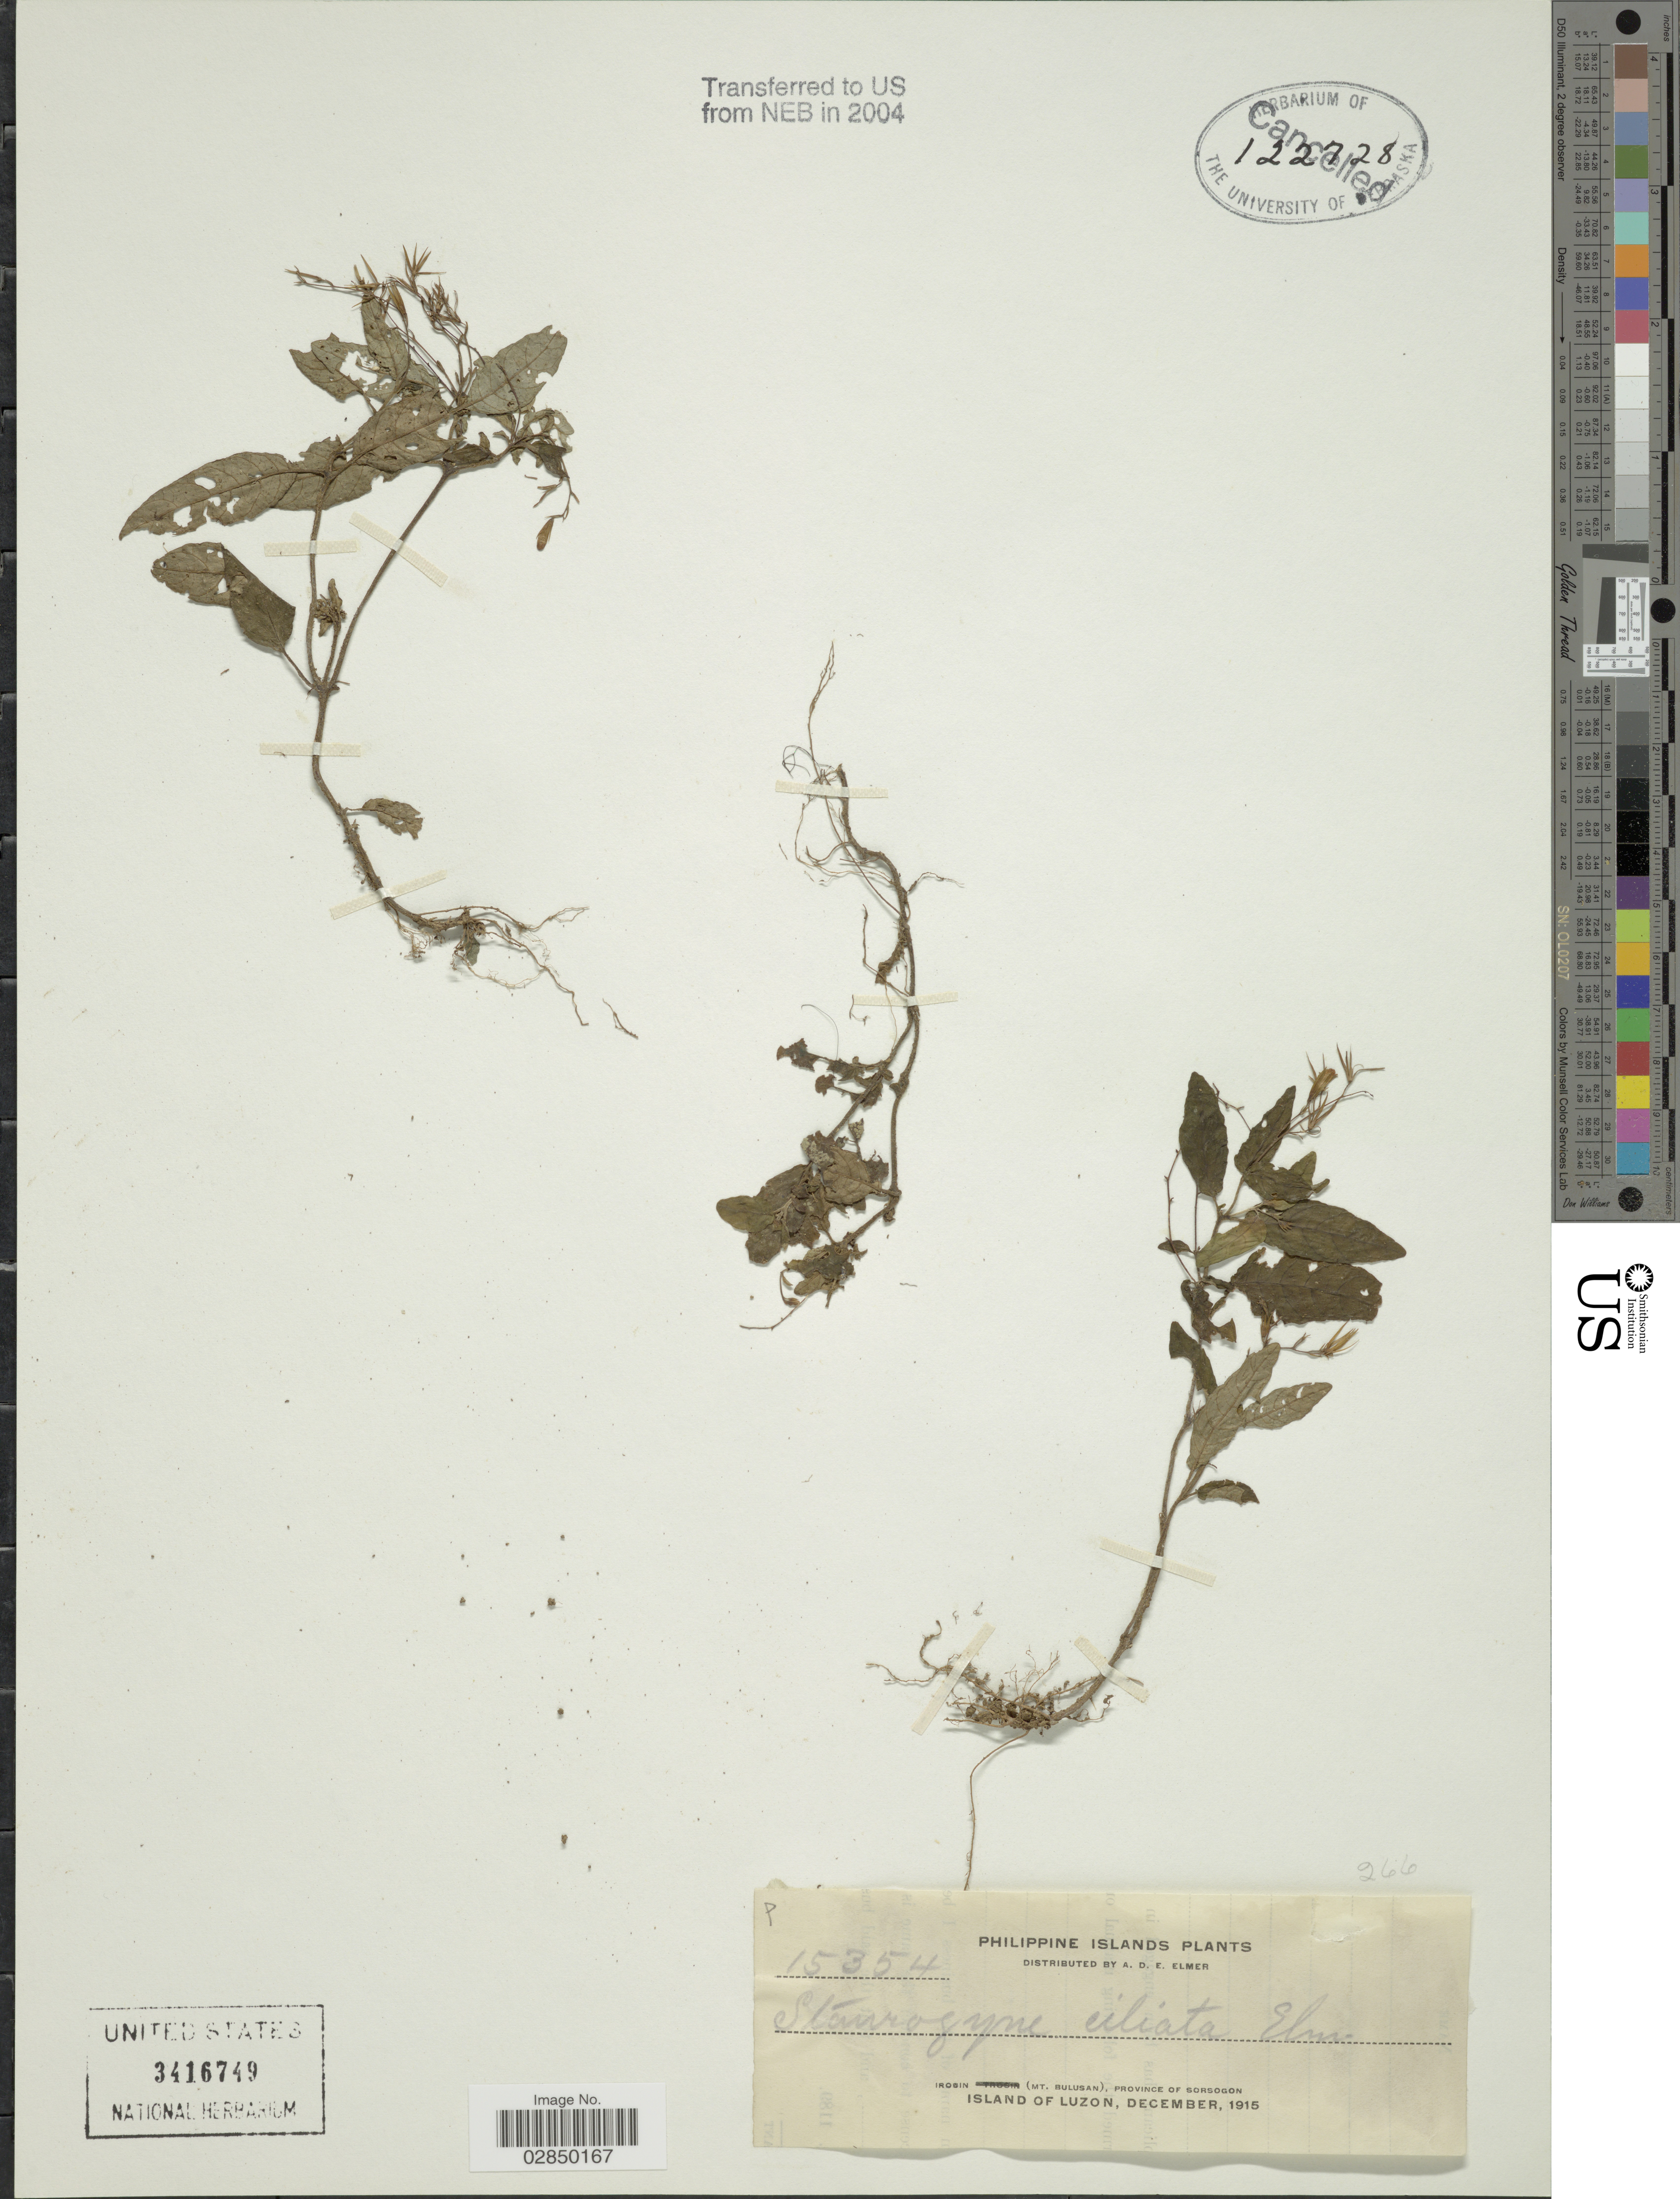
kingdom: Plantae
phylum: Tracheophyta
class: Magnoliopsida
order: Lamiales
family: Acanthaceae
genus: Staurogyne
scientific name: Staurogyne ciliata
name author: Elmer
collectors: A. D. E. Elmer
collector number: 15354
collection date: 1915-12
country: Philippines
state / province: Davao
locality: Irosin (mt. Bulusan), Province of Sorsogon, Island of Luzon.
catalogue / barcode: US 3416749